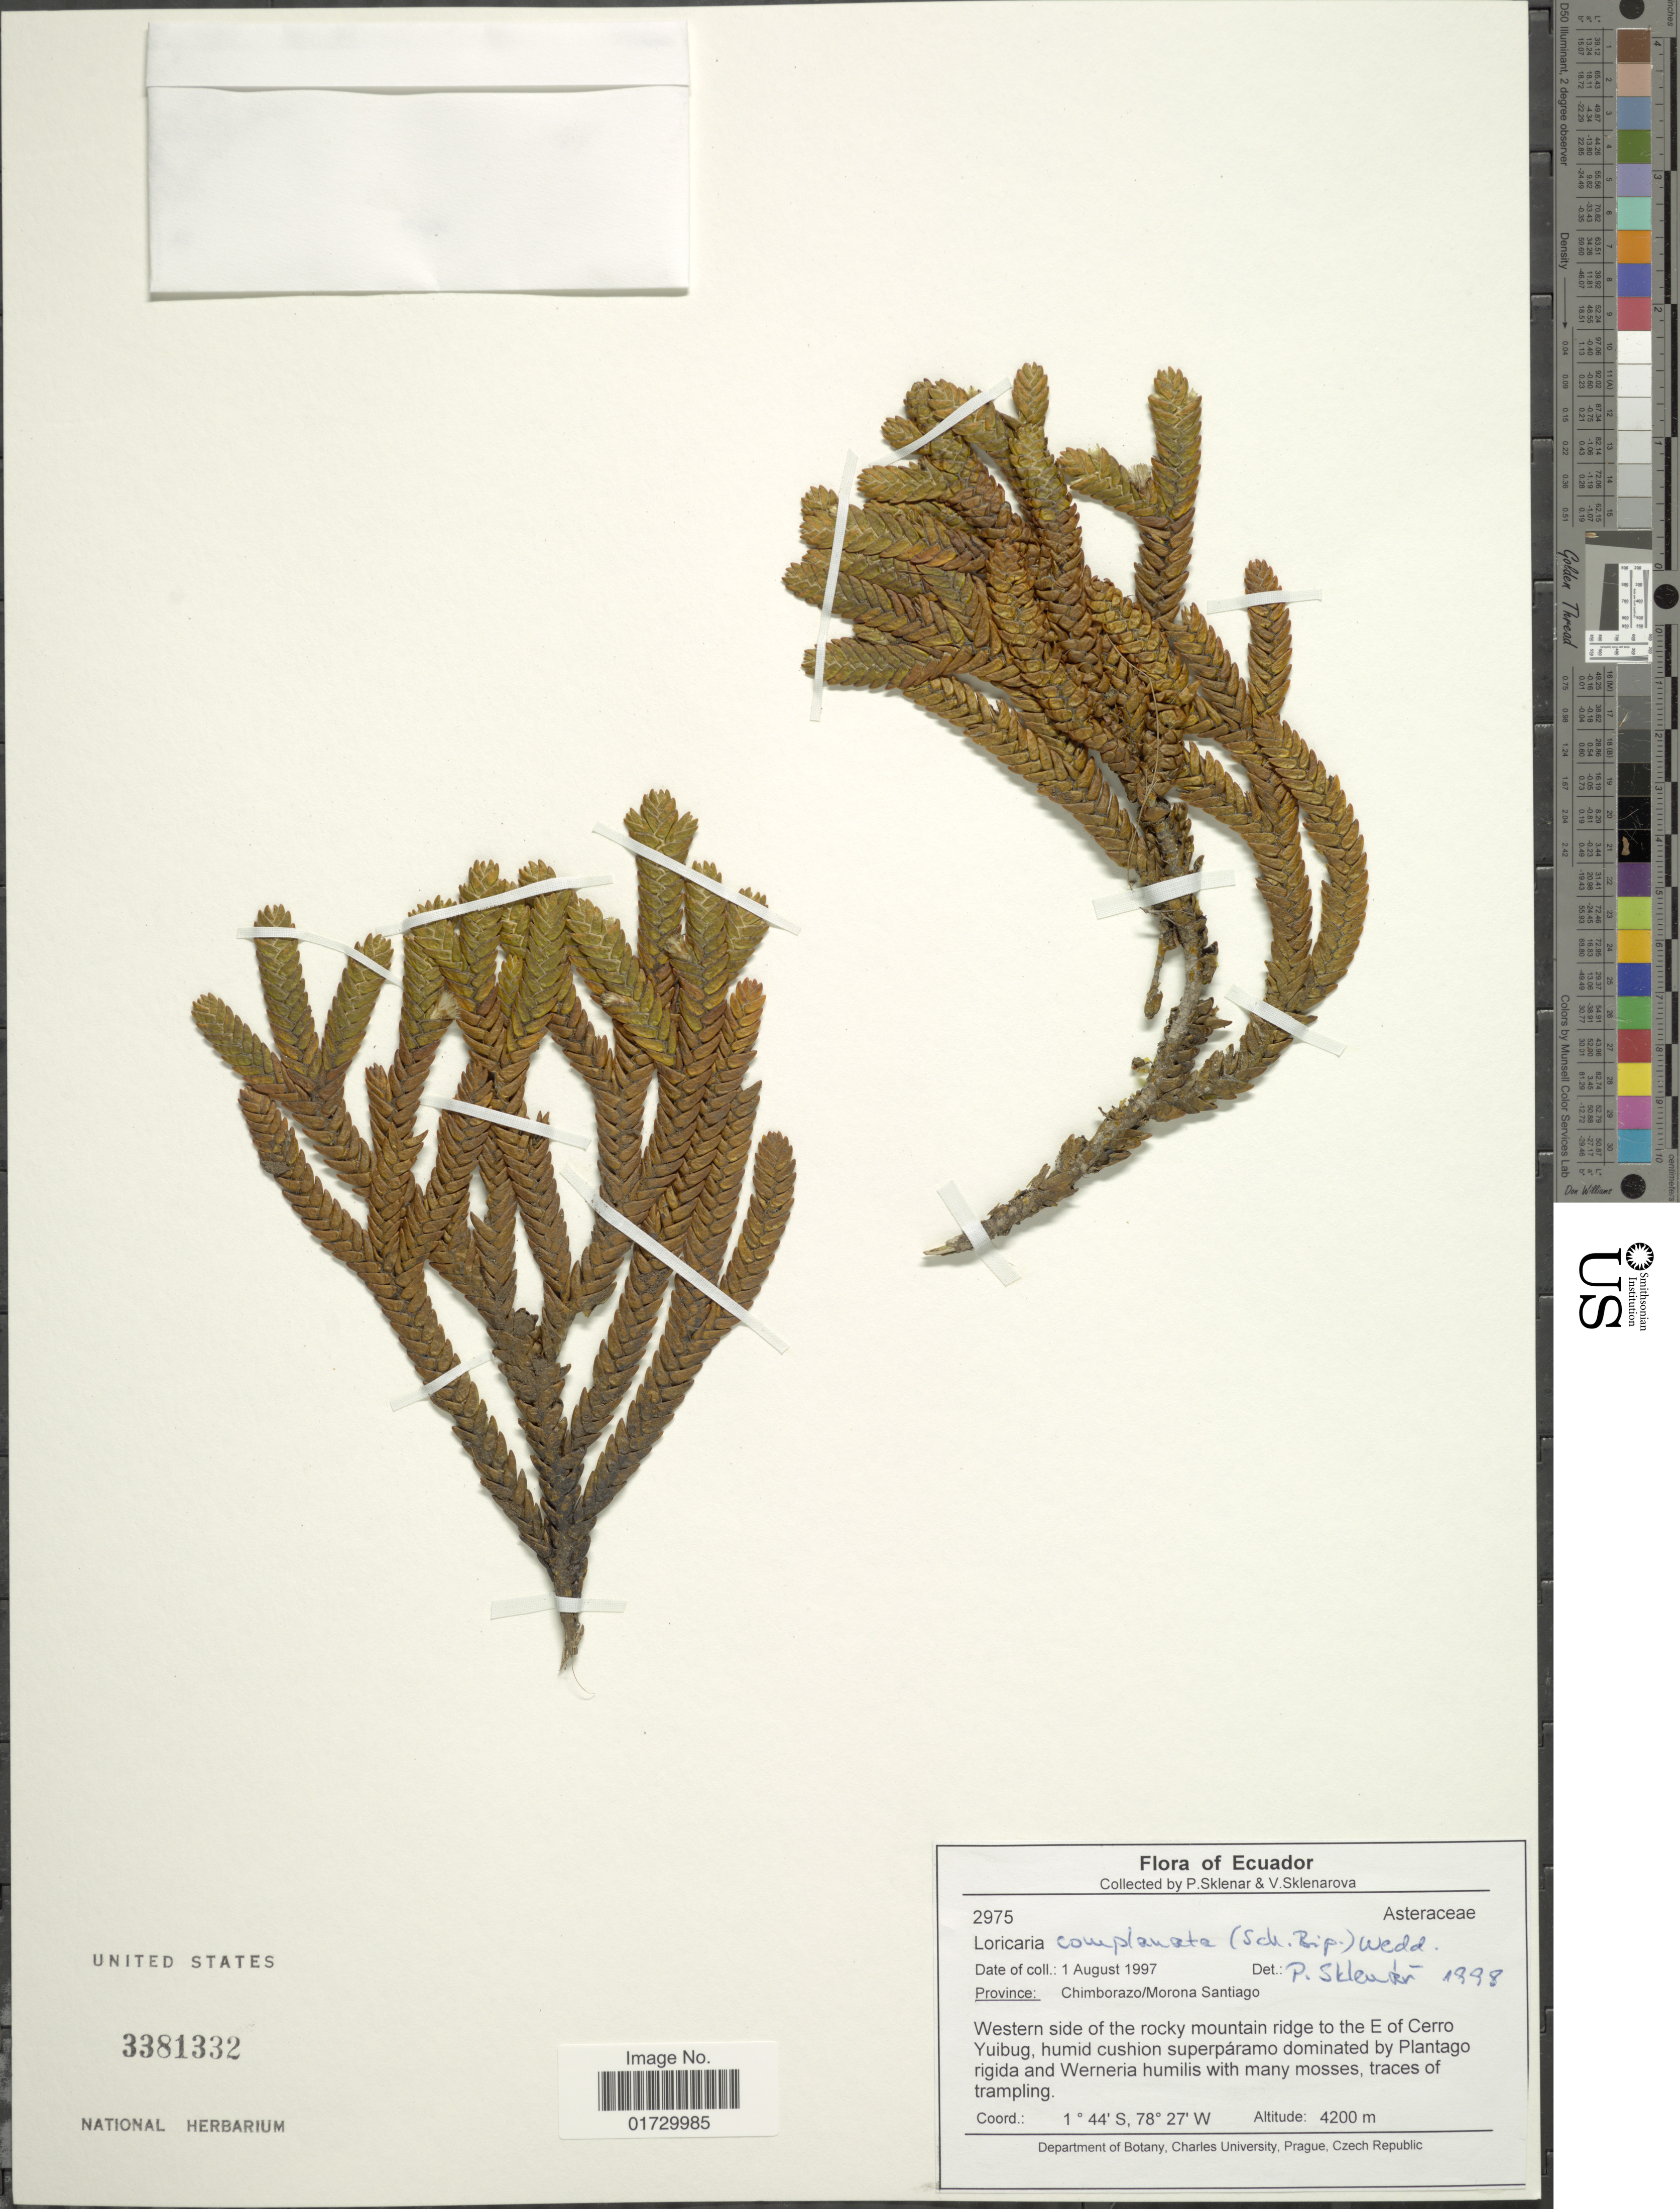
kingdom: Plantae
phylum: Tracheophyta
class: Magnoliopsida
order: Asterales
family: Asteraceae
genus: Loricaria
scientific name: Loricaria thuyoides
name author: (Lam.) Sch. Bip.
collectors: P. Sklenár & V. Kosteckova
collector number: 2975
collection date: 1997-08-01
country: Ecuador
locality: Province: Chimborazo/Morona Santiago, Western side of the rocky mountain ridge to the E of Cerro Yuibug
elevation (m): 4200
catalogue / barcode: US 3381332